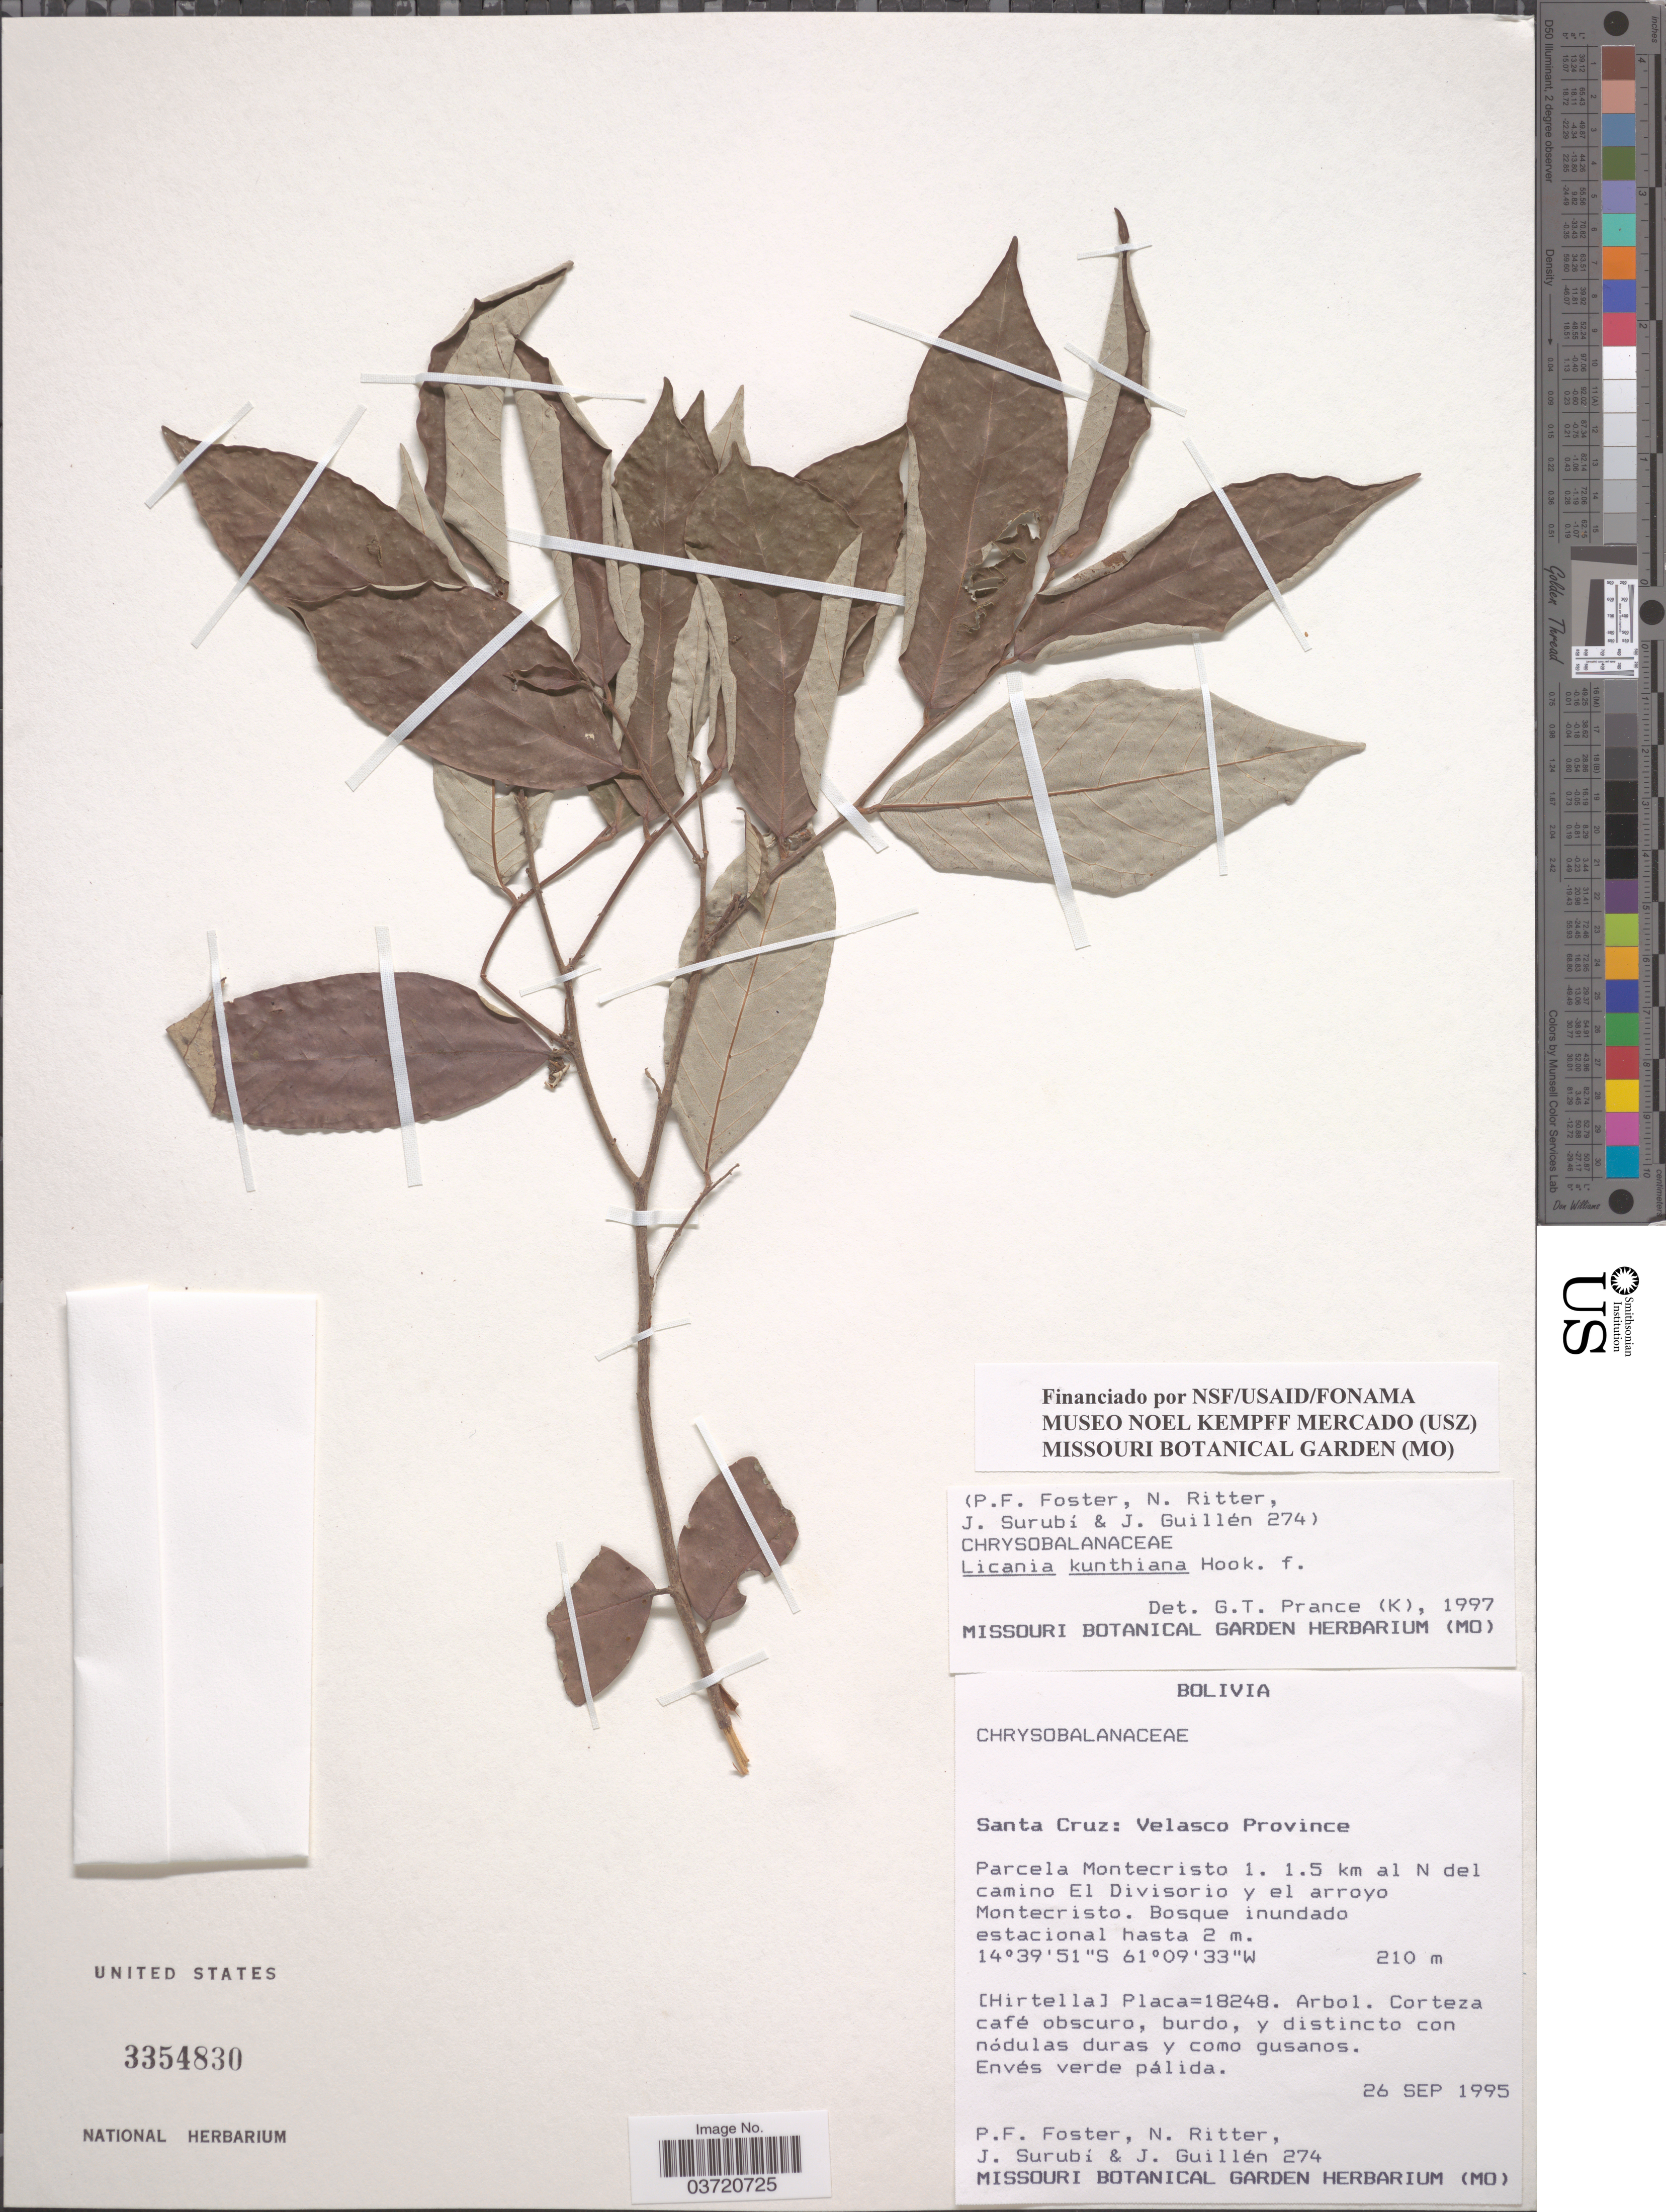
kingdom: Plantae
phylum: Tracheophyta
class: Magnoliopsida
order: Malpighiales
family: Chrysobalanaceae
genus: Licania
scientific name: Licania kunthiana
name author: Hook. f. in Mart.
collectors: P. Foster, N. Ritter, J. Surubí & J. Guillén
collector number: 274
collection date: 1995-09-26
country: Bolivia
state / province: Santa Cruz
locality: Velasco Province. Parcela Montecristo 1. 1.5 km al N del camino El Divisorio y el arroyo Montecristo.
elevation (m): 210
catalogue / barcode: US 3354830